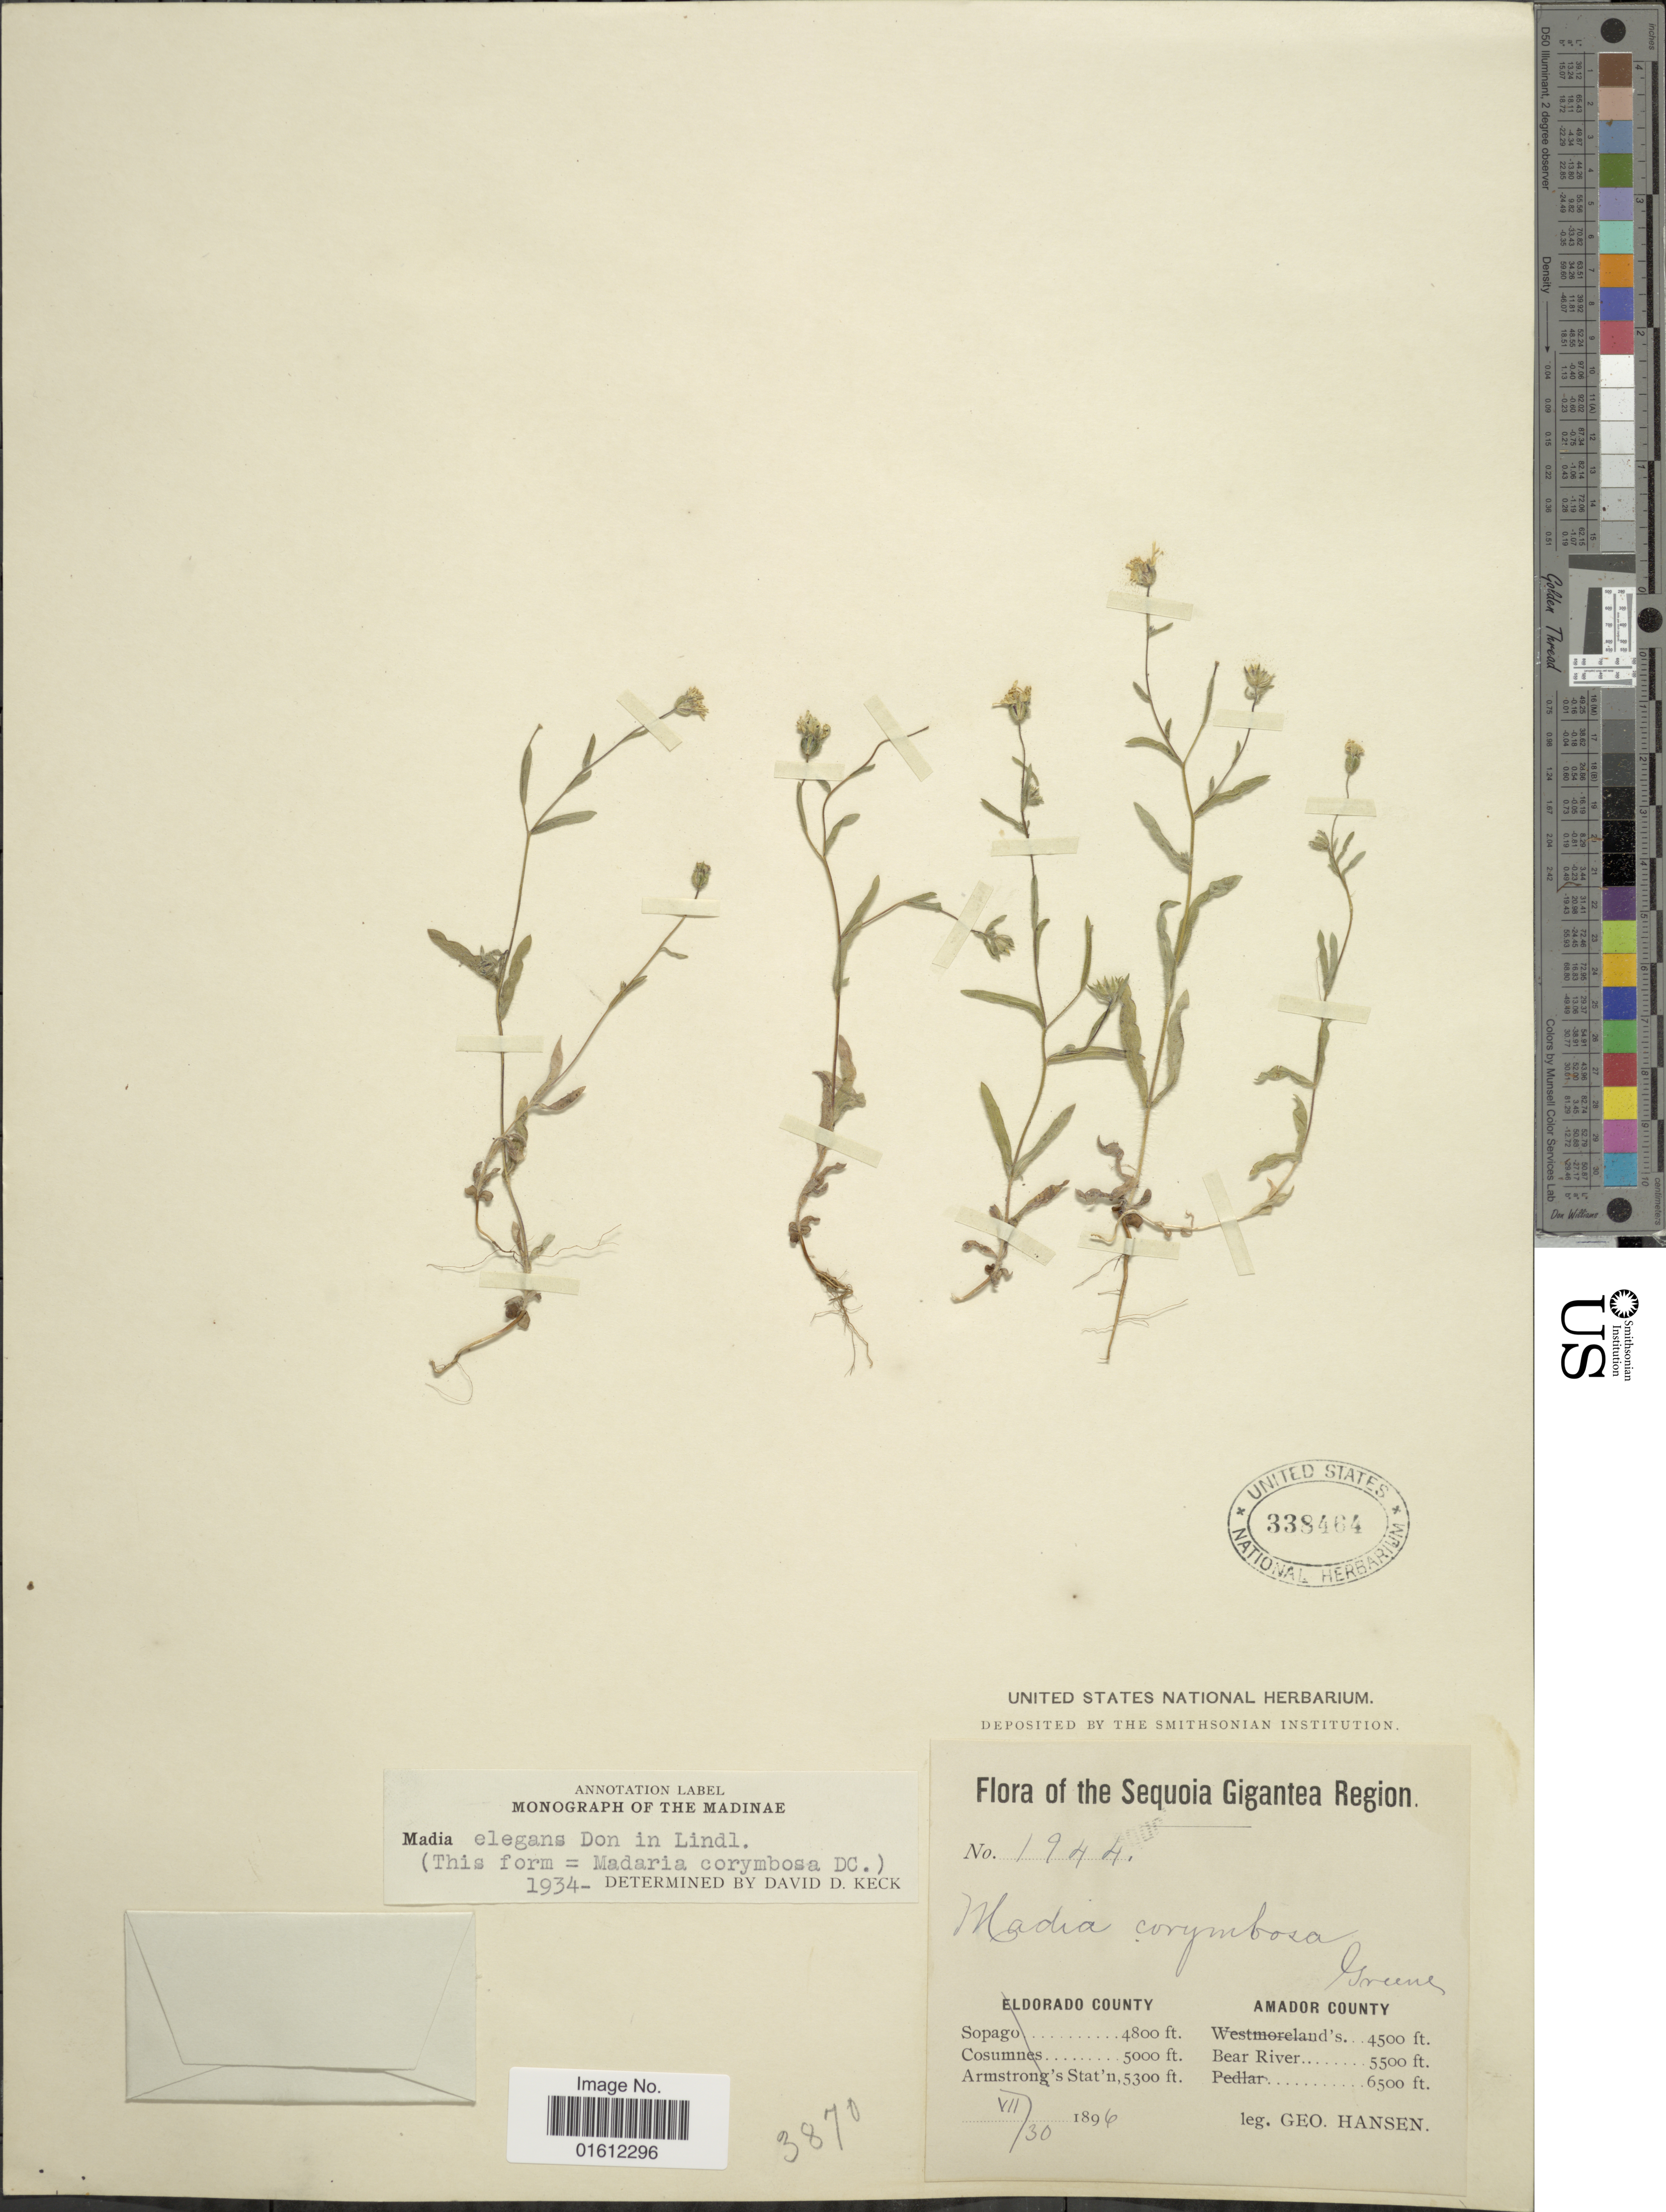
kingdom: Plantae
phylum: Tracheophyta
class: Magnoliopsida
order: Asterales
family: Asteraceae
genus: Madia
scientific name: Madia elegans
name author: D. Don ex Lindl.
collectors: G. Hansen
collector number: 1944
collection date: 1896-07-30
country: United States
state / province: California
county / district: Amador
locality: The Sequoia Gigantea Region, Amadotr County, Bear River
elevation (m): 1676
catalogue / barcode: US 338464